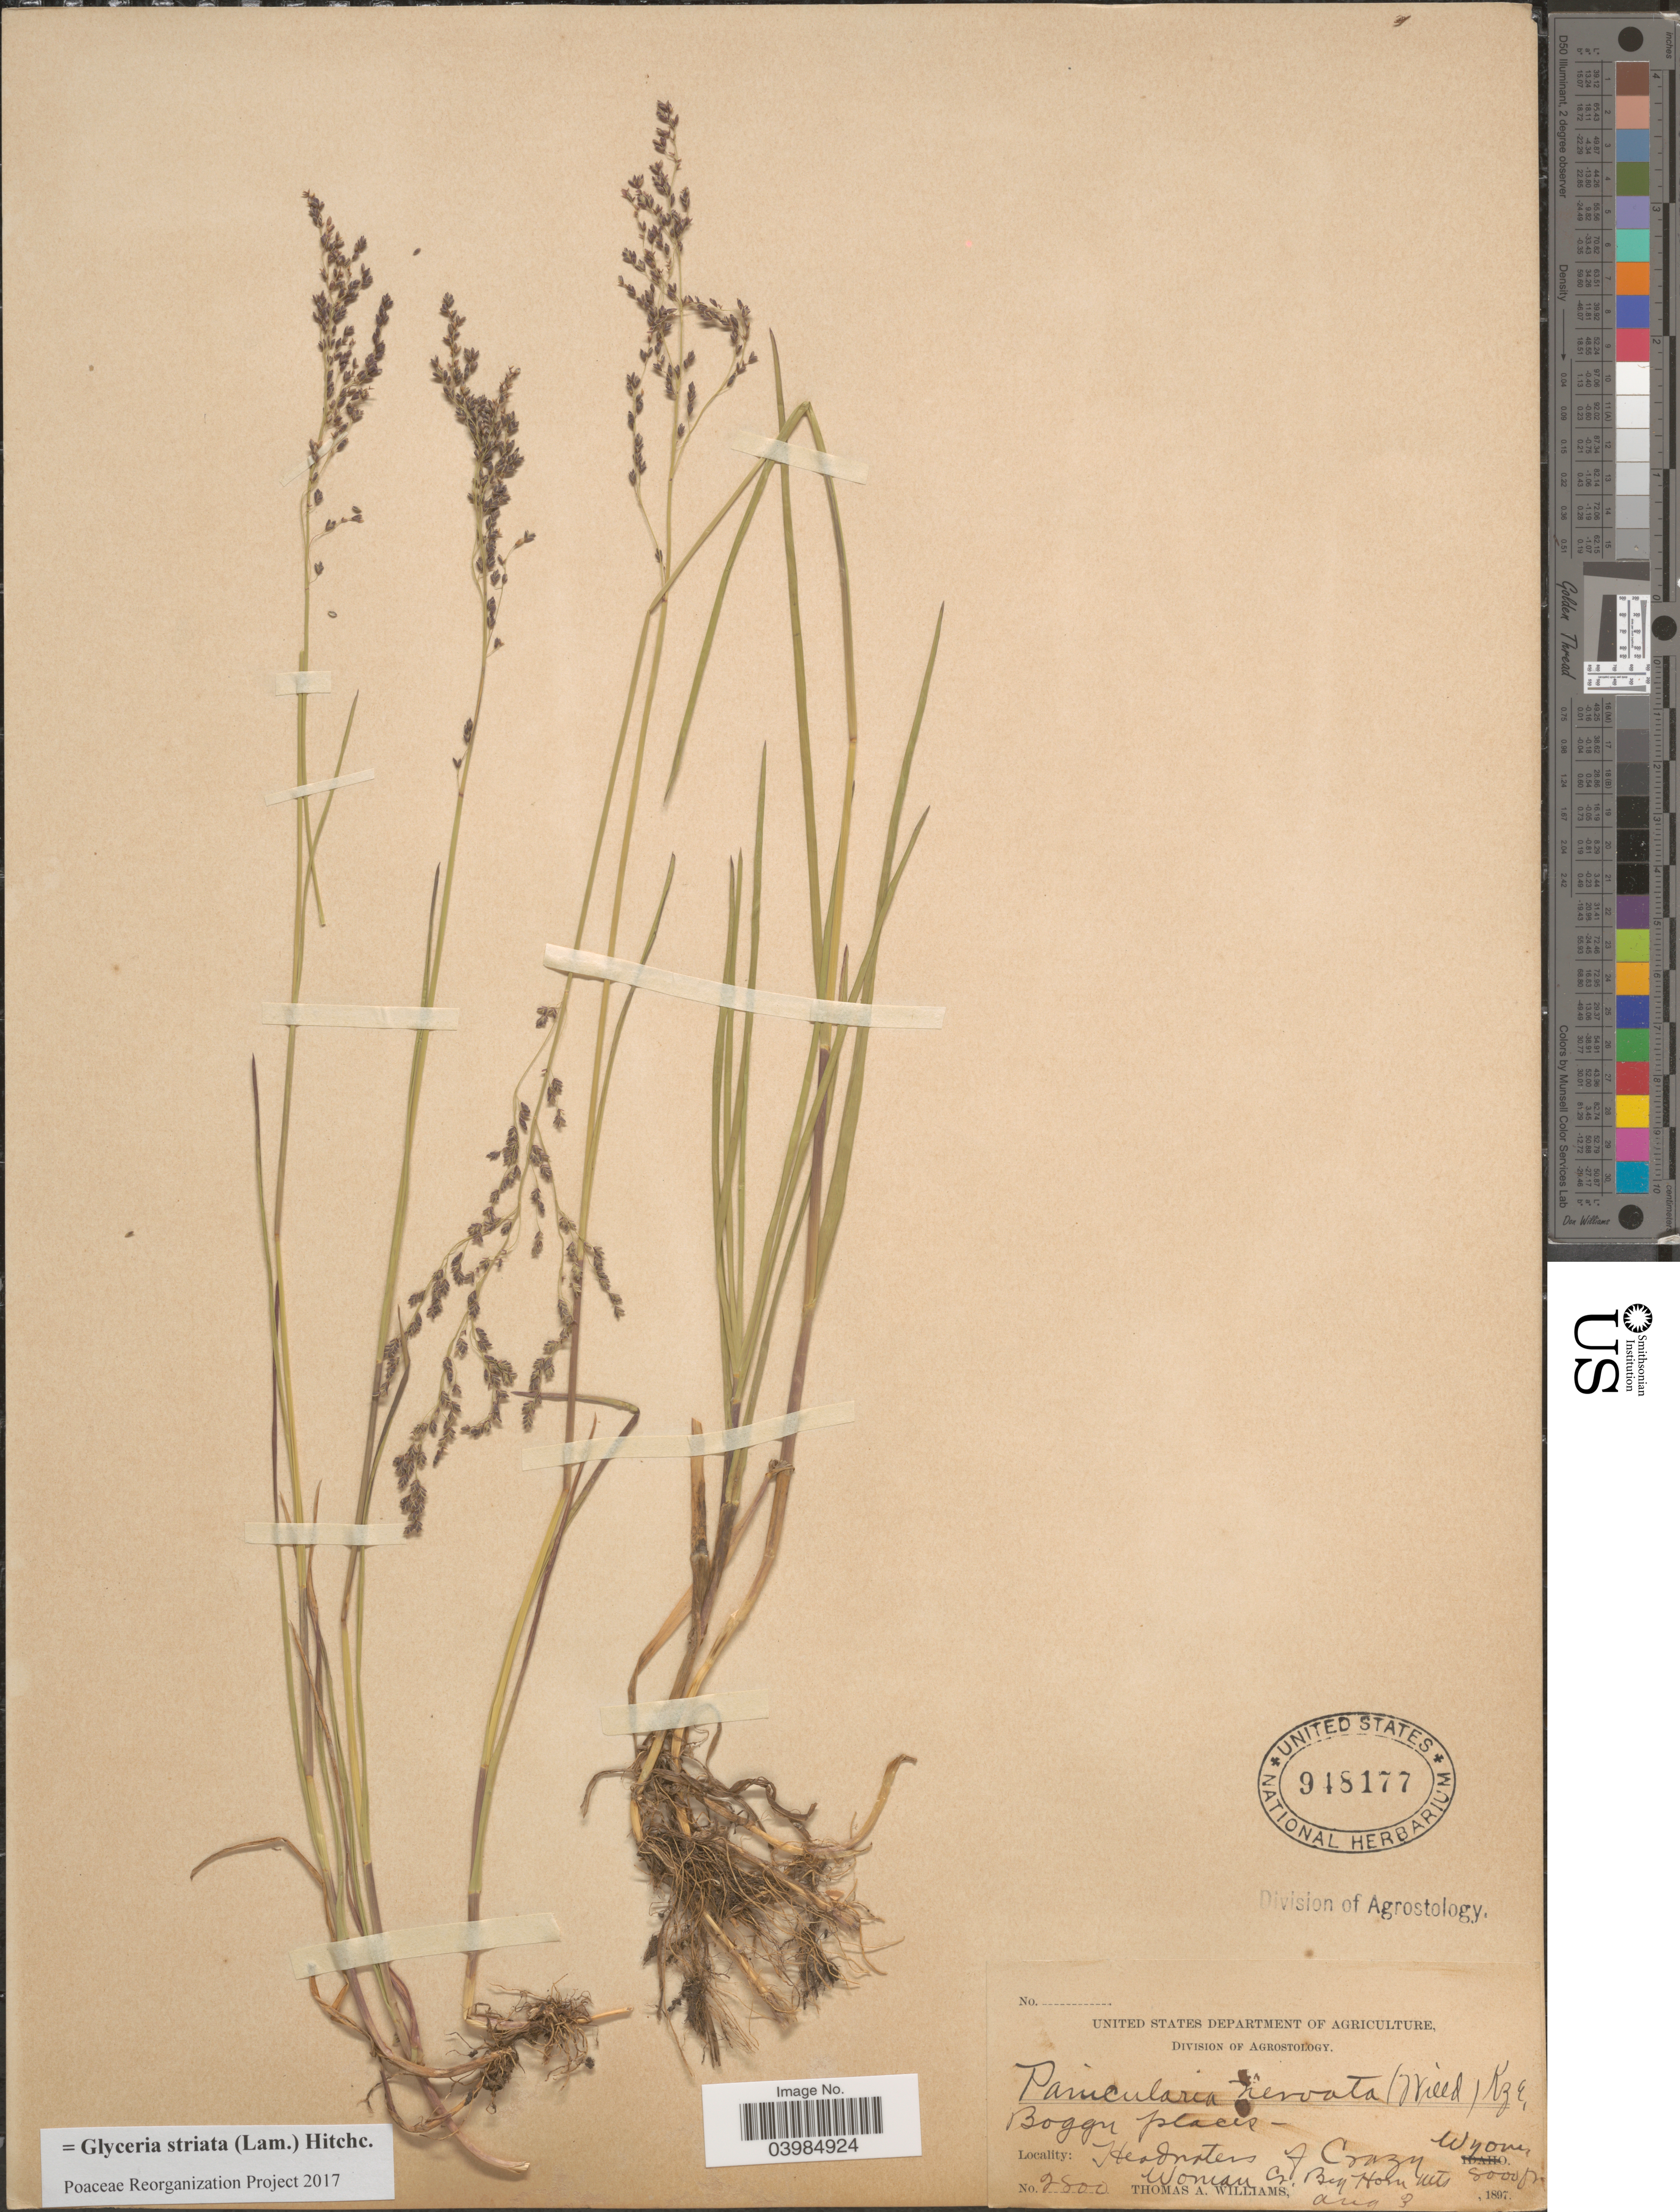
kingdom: Plantae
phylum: Tracheophyta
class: Liliopsida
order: Poales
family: Poaceae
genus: Glyceria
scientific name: Glyceria striata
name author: (Lam.) Hitchc.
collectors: T. A. Williams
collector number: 2800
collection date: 1897-08-03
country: United States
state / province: Wyoming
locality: Headwaters of Crazy Woman Cr. Bay Horn Mts.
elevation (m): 2438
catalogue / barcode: US 948177